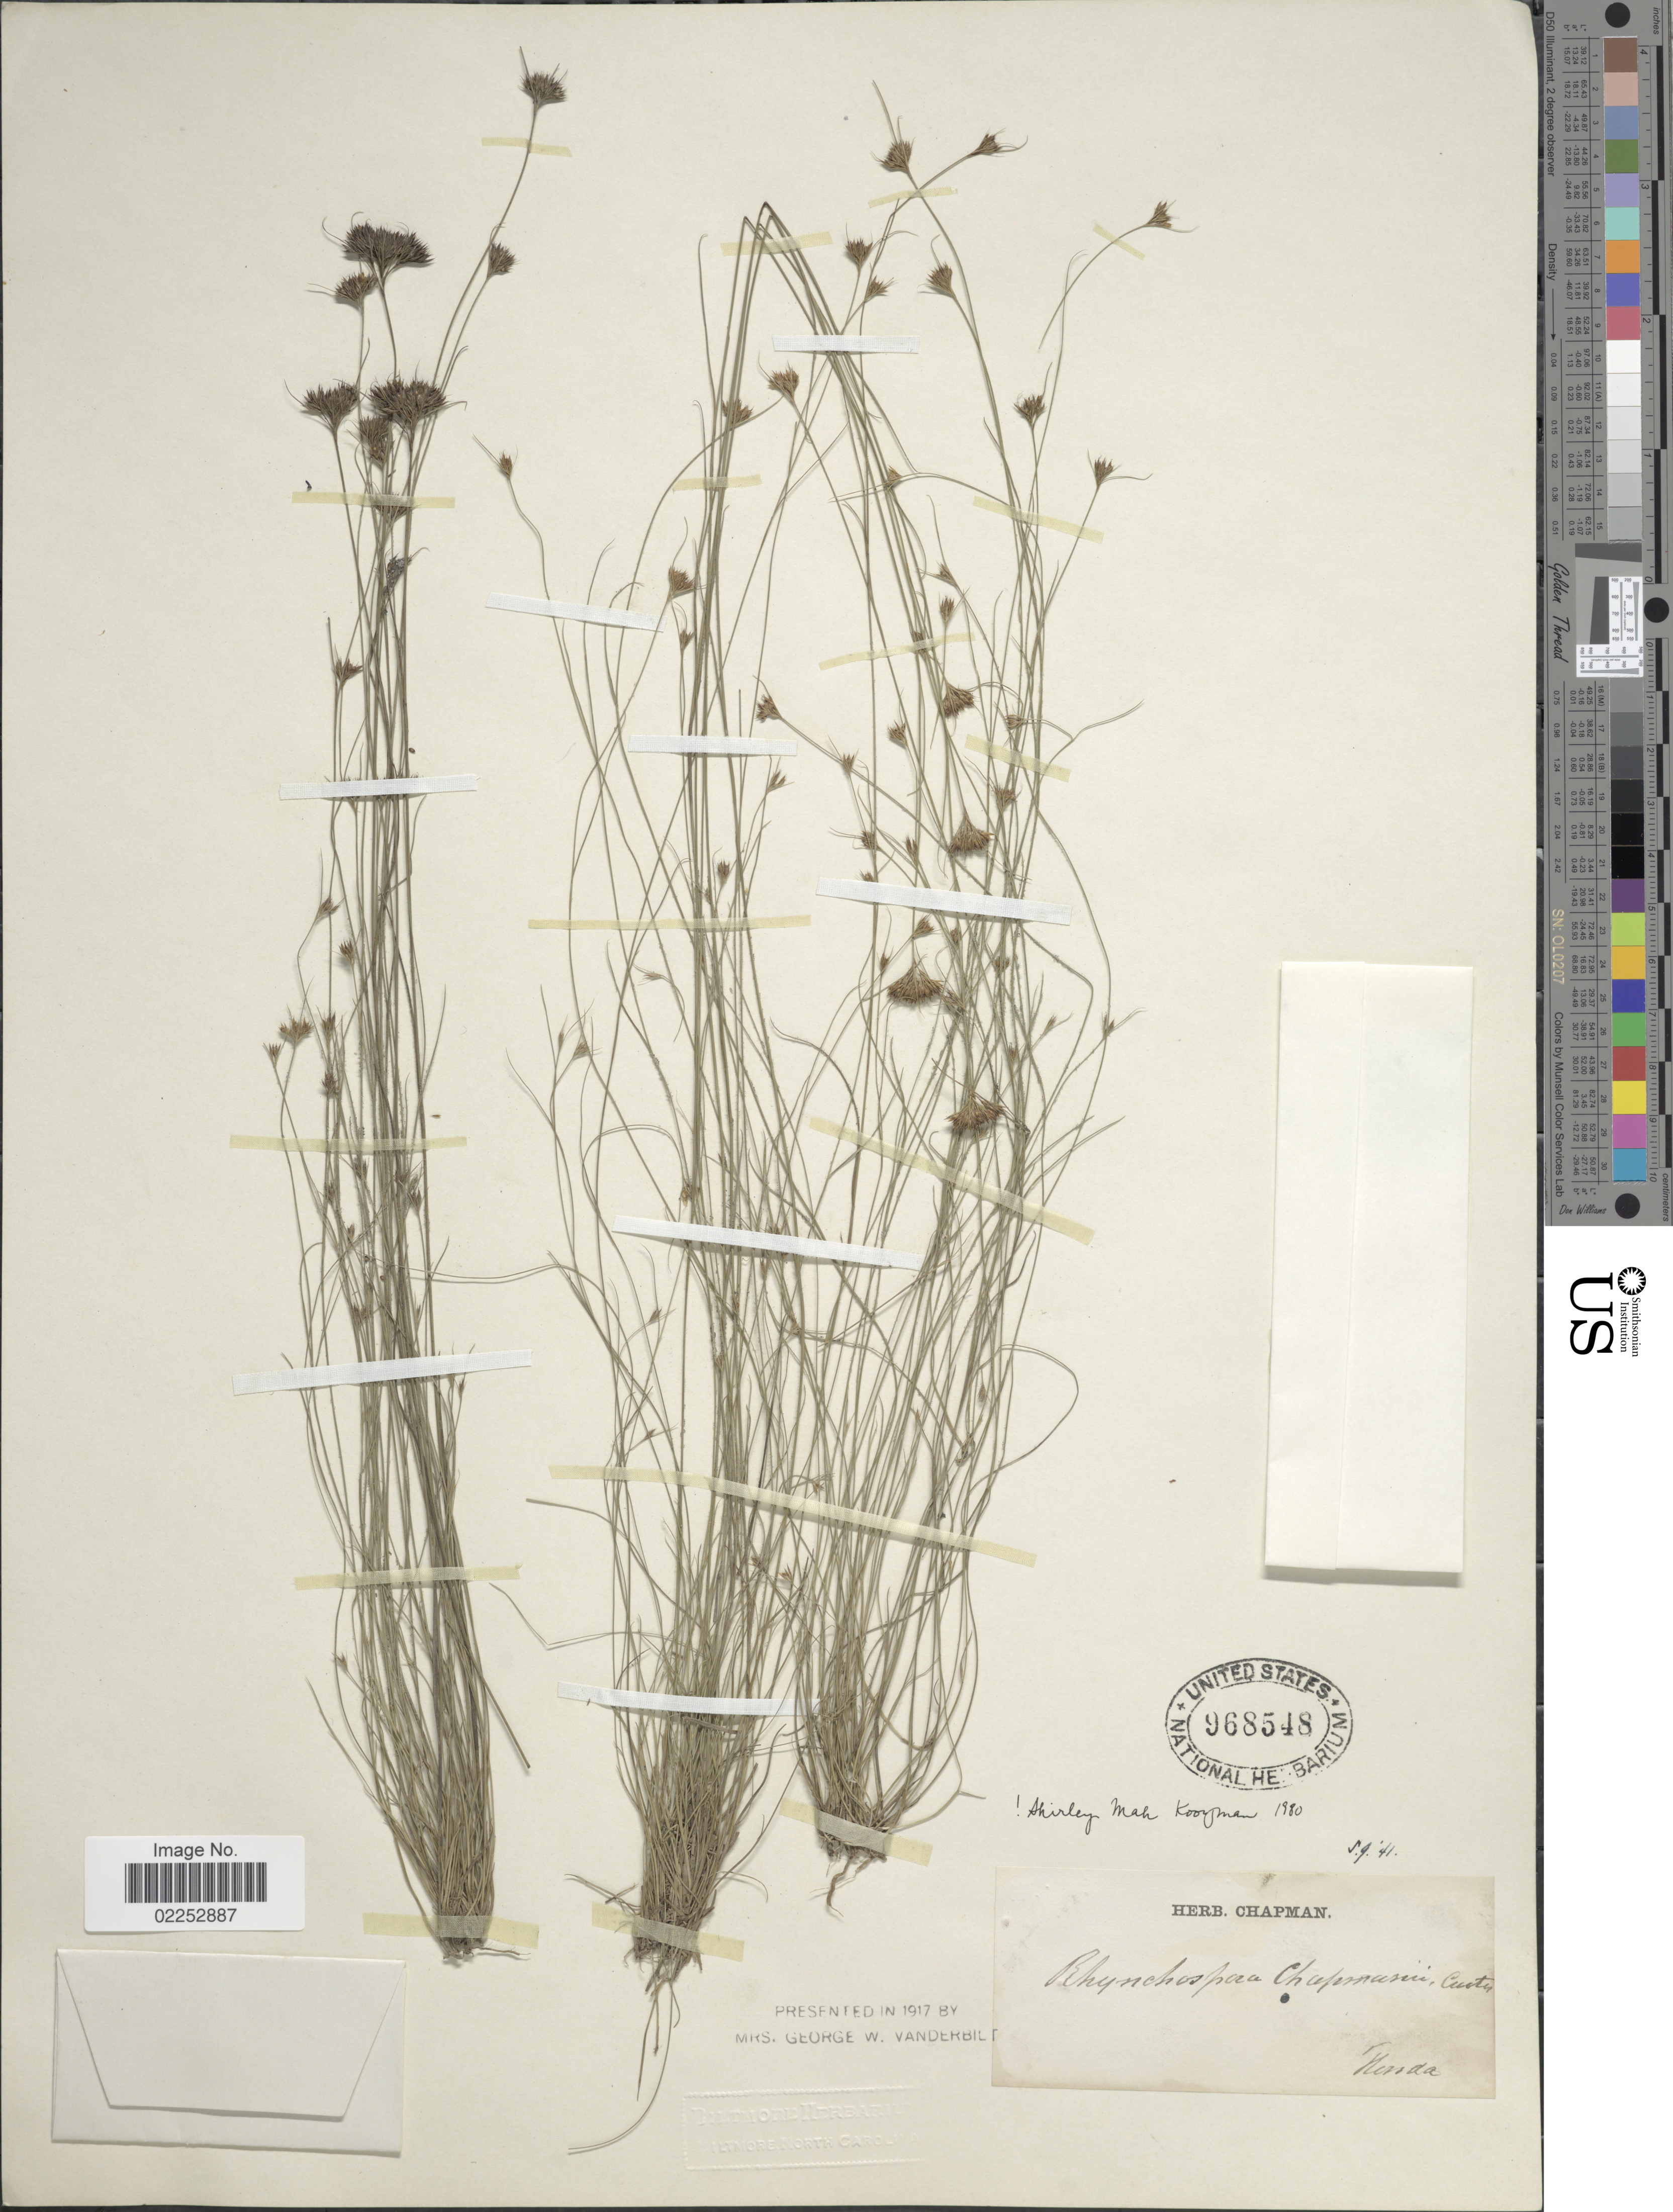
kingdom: Plantae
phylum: Tracheophyta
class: Liliopsida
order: Poales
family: Cyperaceae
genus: Rhynchospora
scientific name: Rhynchospora chapmanii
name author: M.A. Curtis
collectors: ex herb. Chapman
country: United States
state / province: Florida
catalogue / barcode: US 968548